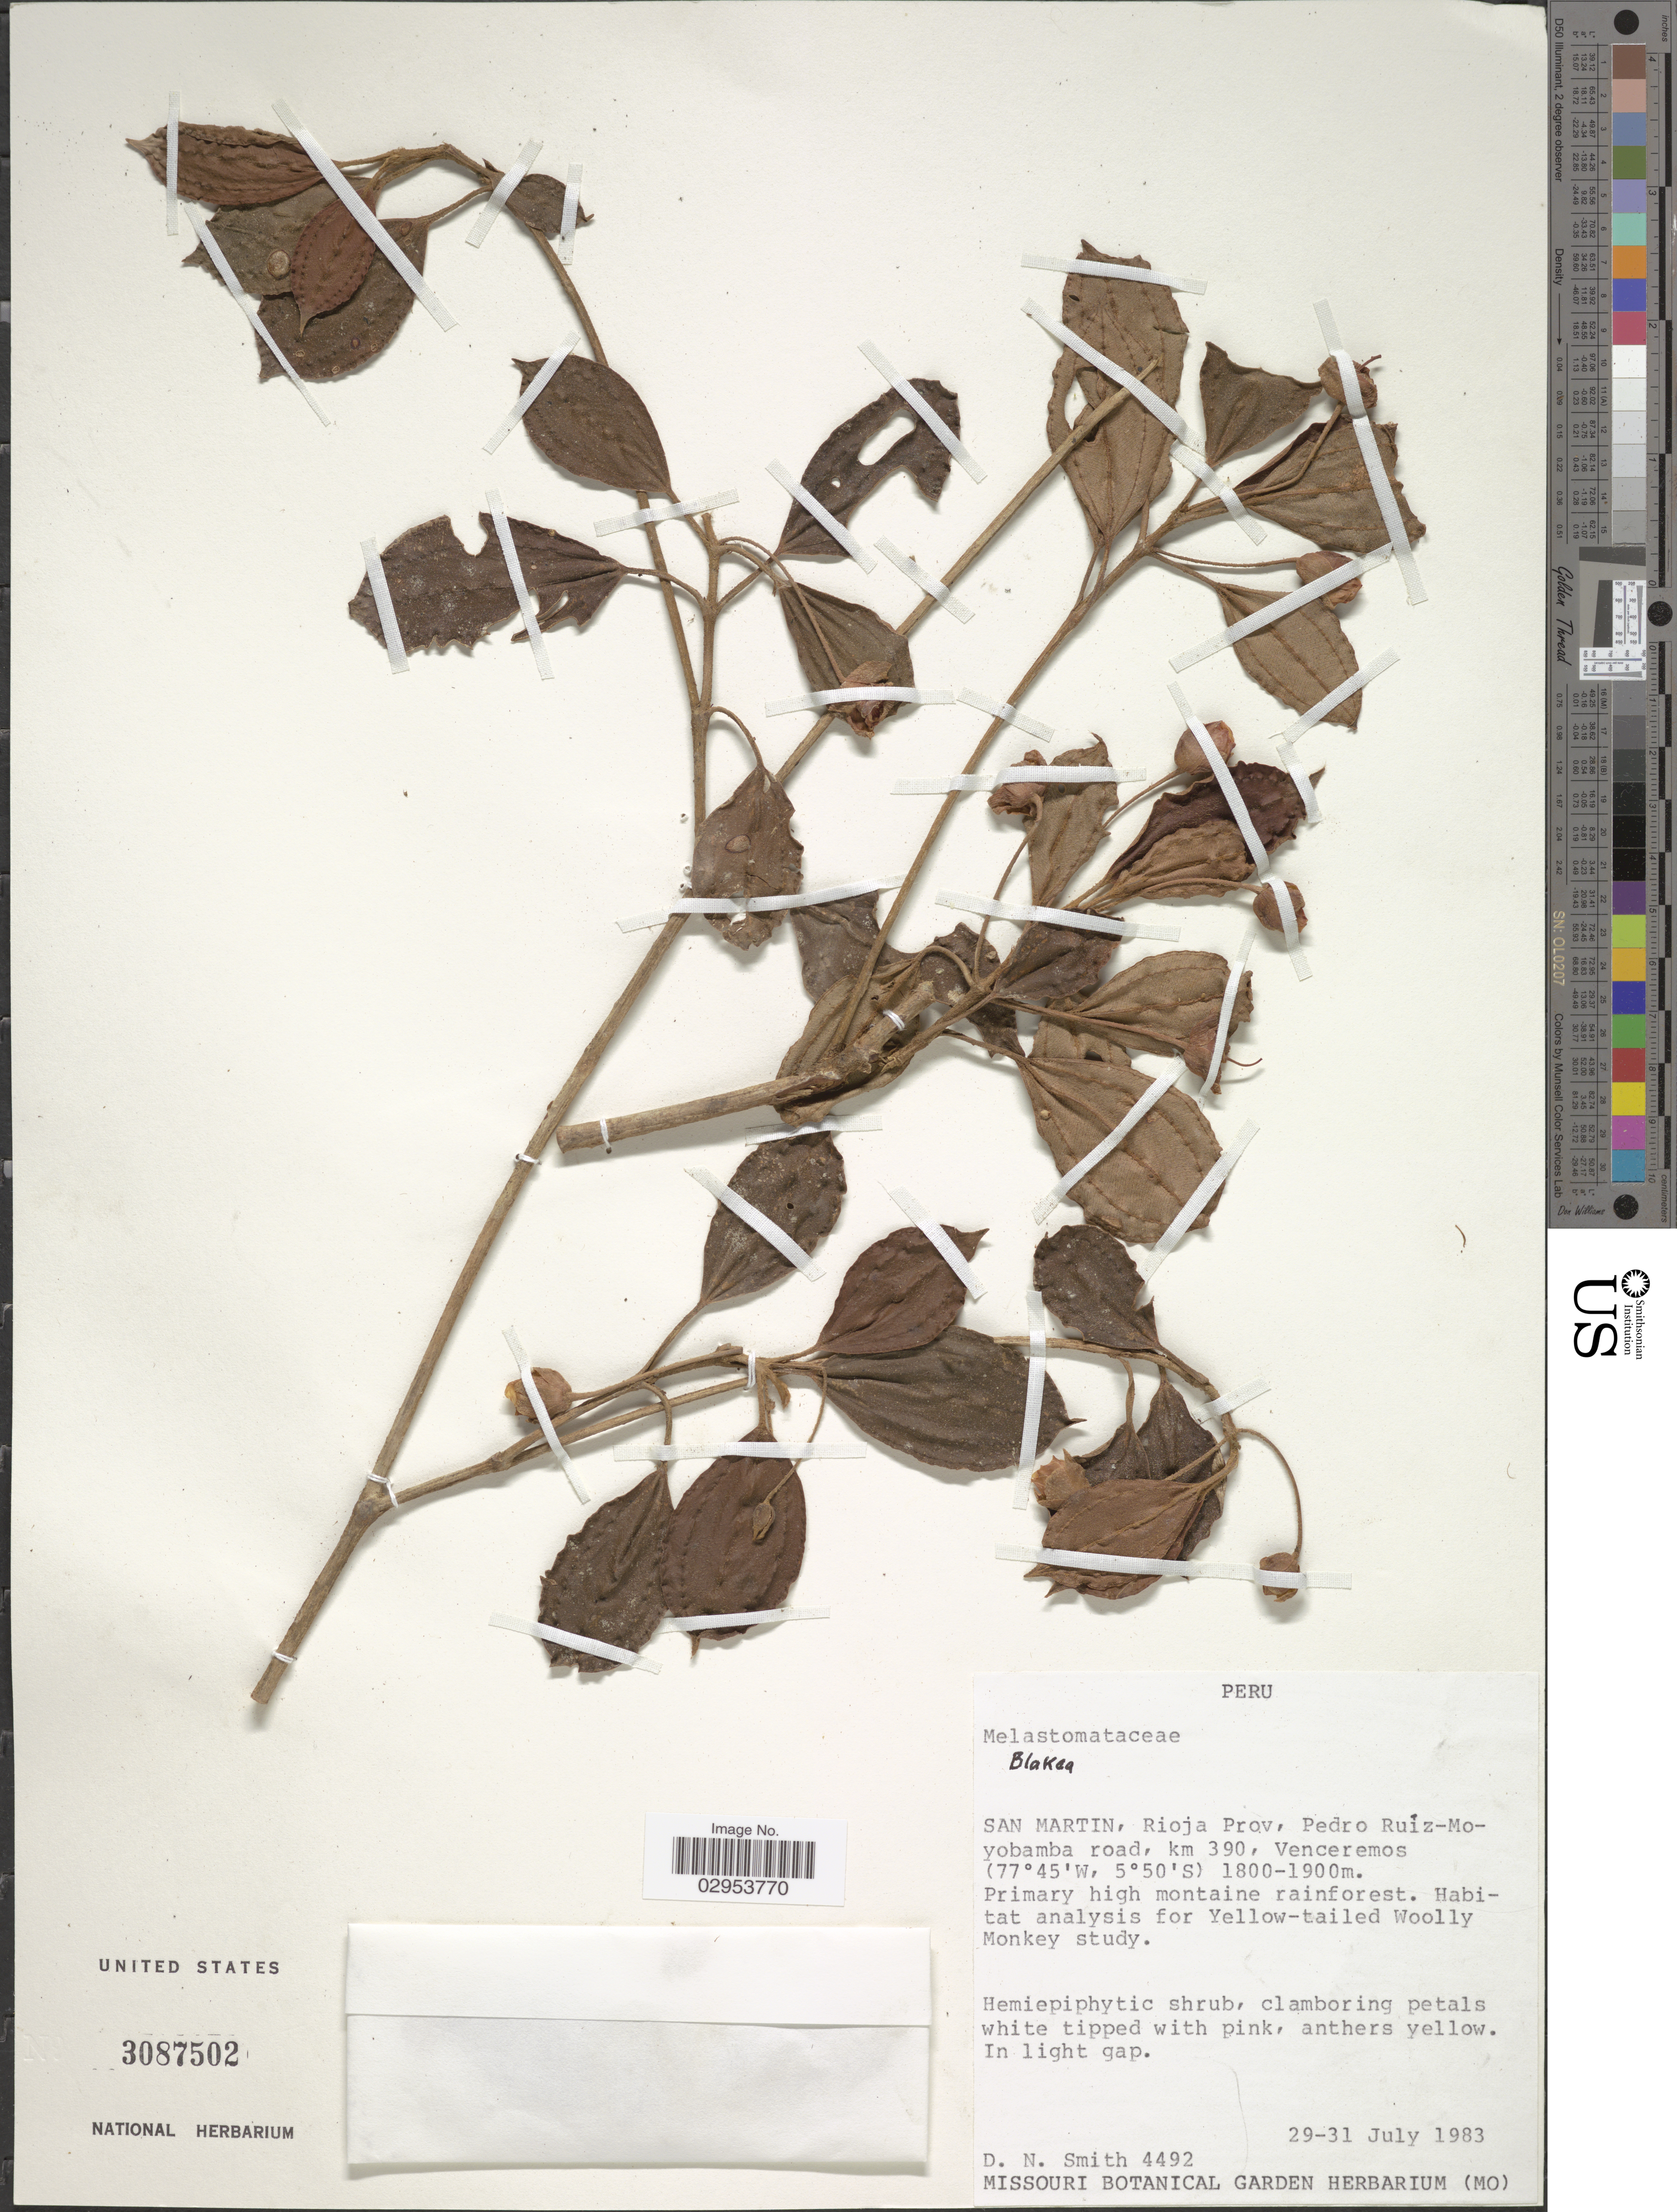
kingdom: Plantae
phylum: Tracheophyta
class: Magnoliopsida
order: Myrtales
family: Melastomataceae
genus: Blakea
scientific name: Blakea spruceana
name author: Cogn.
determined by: Michelangeli, F. A.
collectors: D. Smith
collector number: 4492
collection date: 1983-07-29/1983-07-31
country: Peru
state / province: San Martín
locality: Rioja Prov, Pedro Ruíz-Moyobamba road, km 390, Venceremos.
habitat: Primary high montaine rainforest. Habitat analysis for Yellow-tailed Woolly Monkey study.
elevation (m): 1800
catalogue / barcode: US 3087502